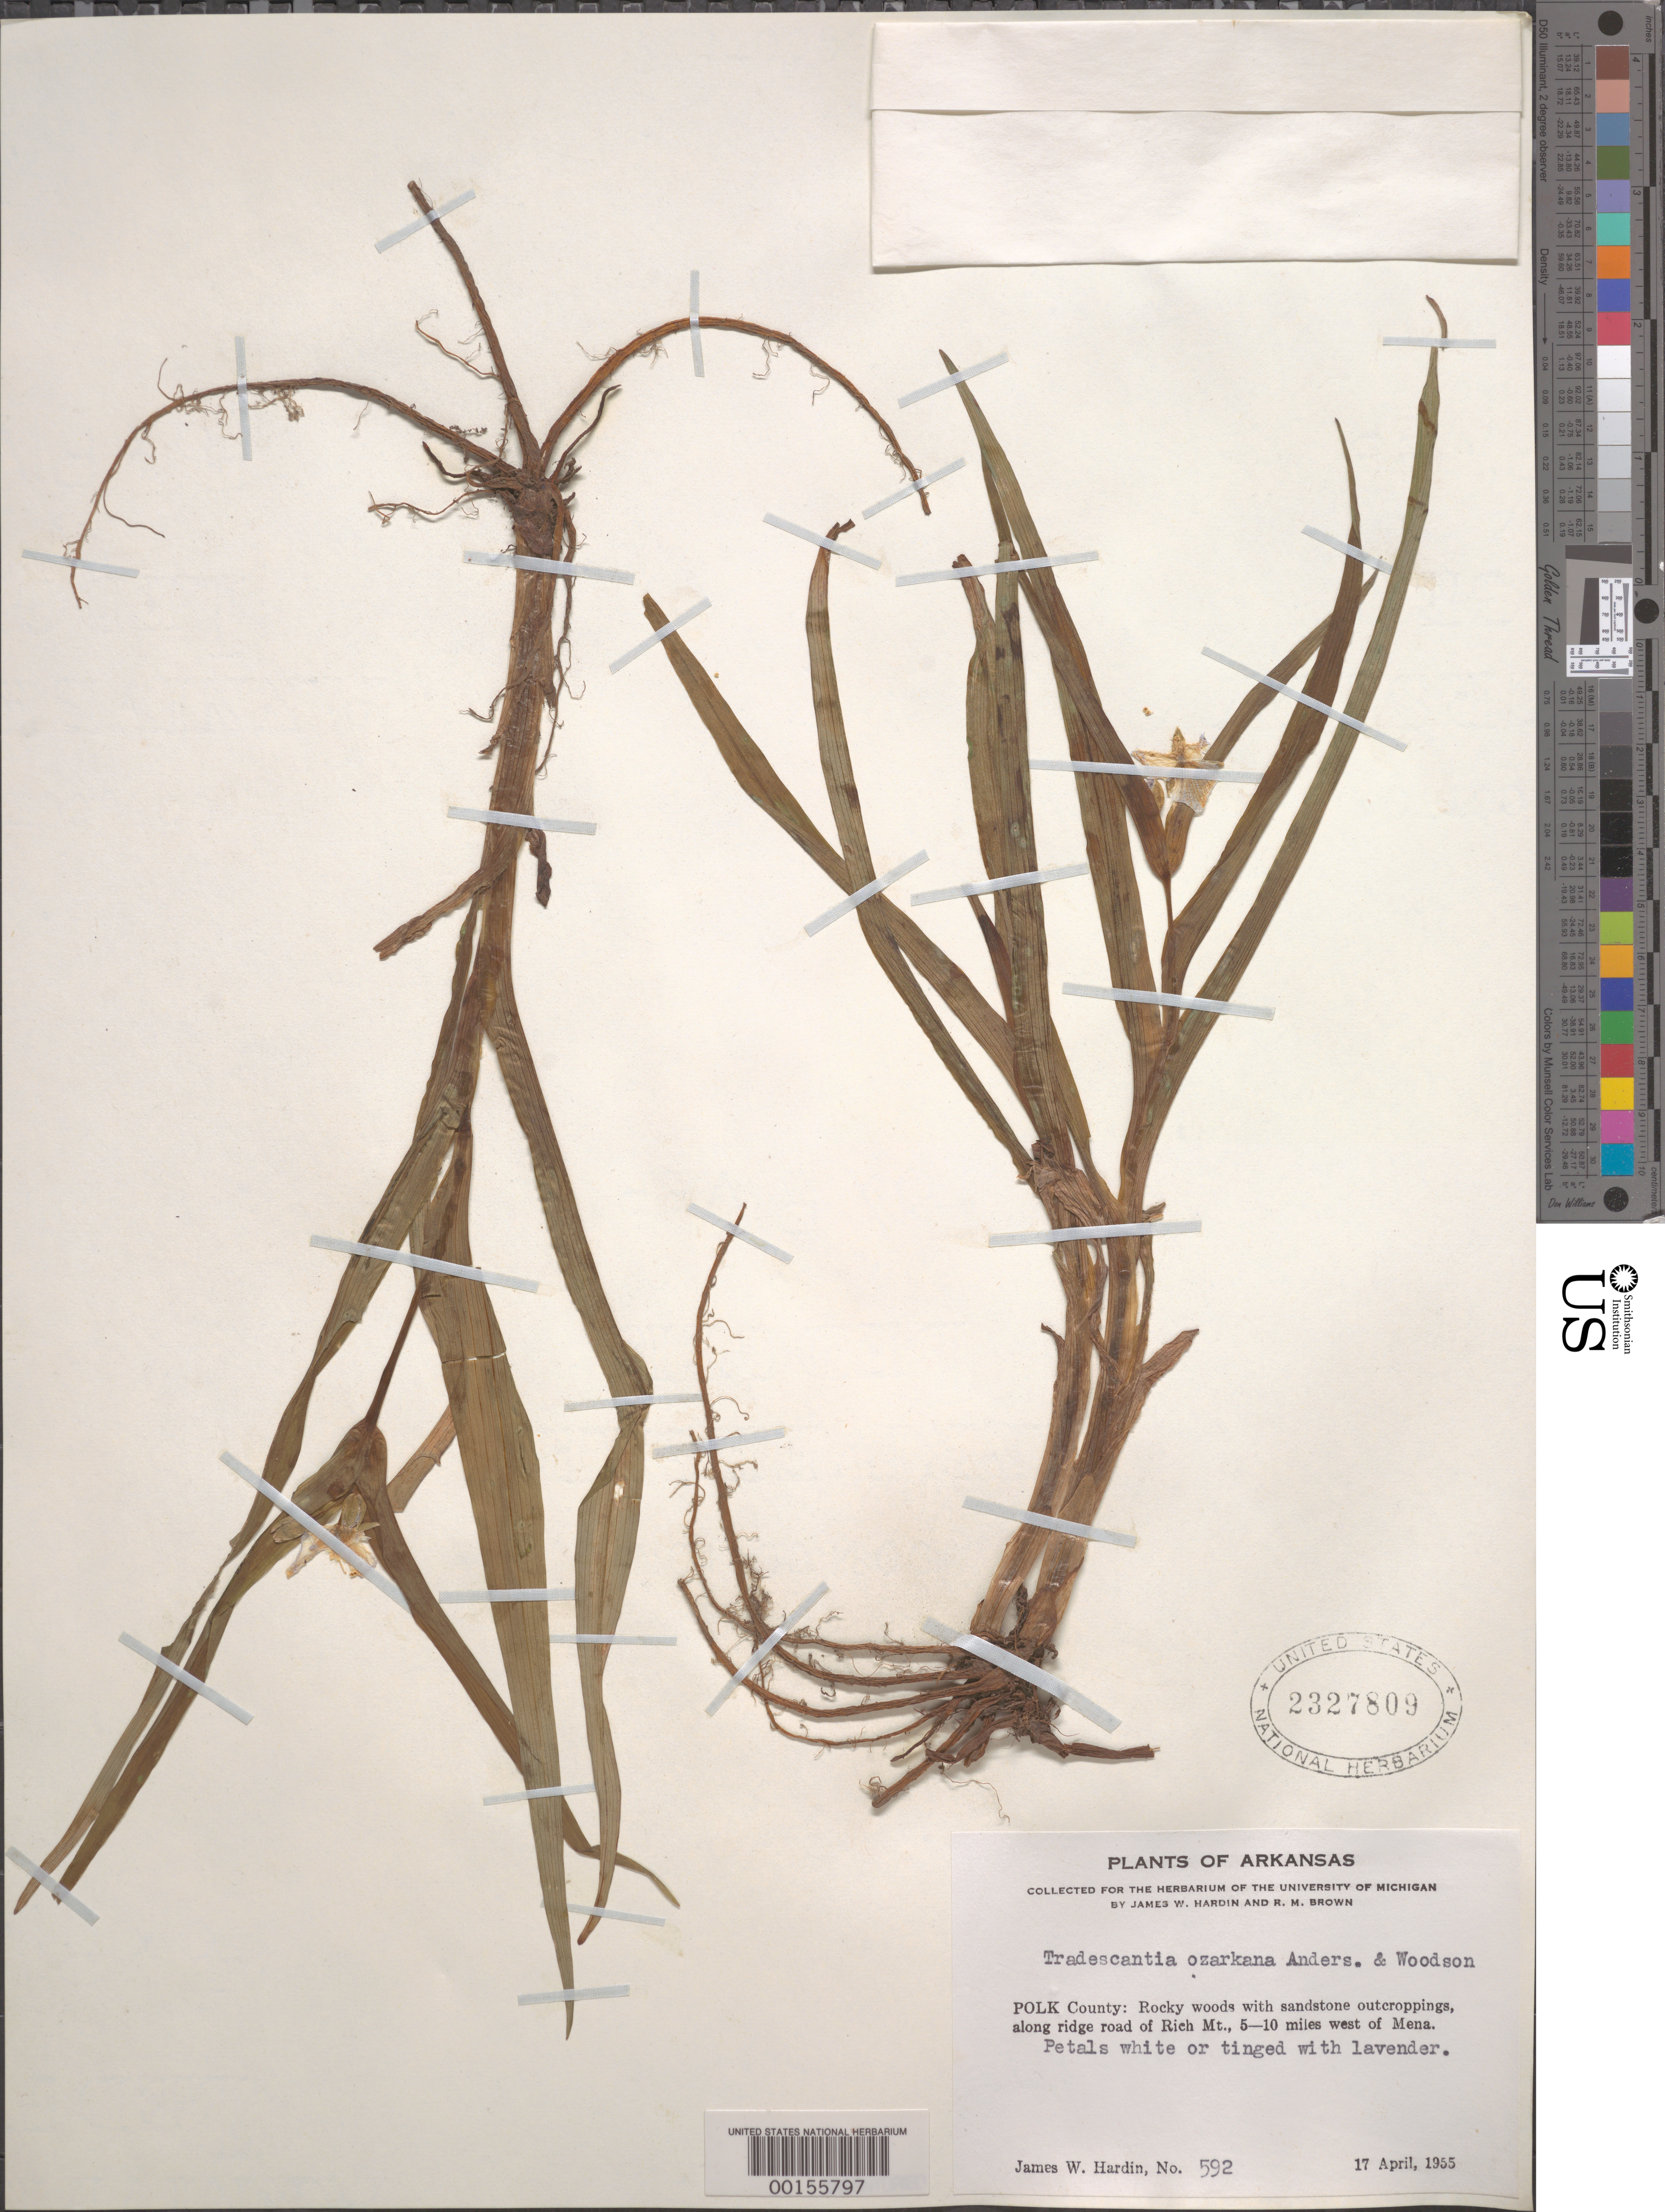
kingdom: Plantae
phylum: Tracheophyta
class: Liliopsida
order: Commelinales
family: Commelinaceae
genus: Tradescantia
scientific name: Tradescantia ozarkana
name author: E.S. Anderson & Woodson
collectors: J. Hardin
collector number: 592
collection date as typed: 17 Apr 1955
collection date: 1955-04-17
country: United States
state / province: Arkansas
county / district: Polk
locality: W of mena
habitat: Rocky woods with sandstone outcrops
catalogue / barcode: US 2327809